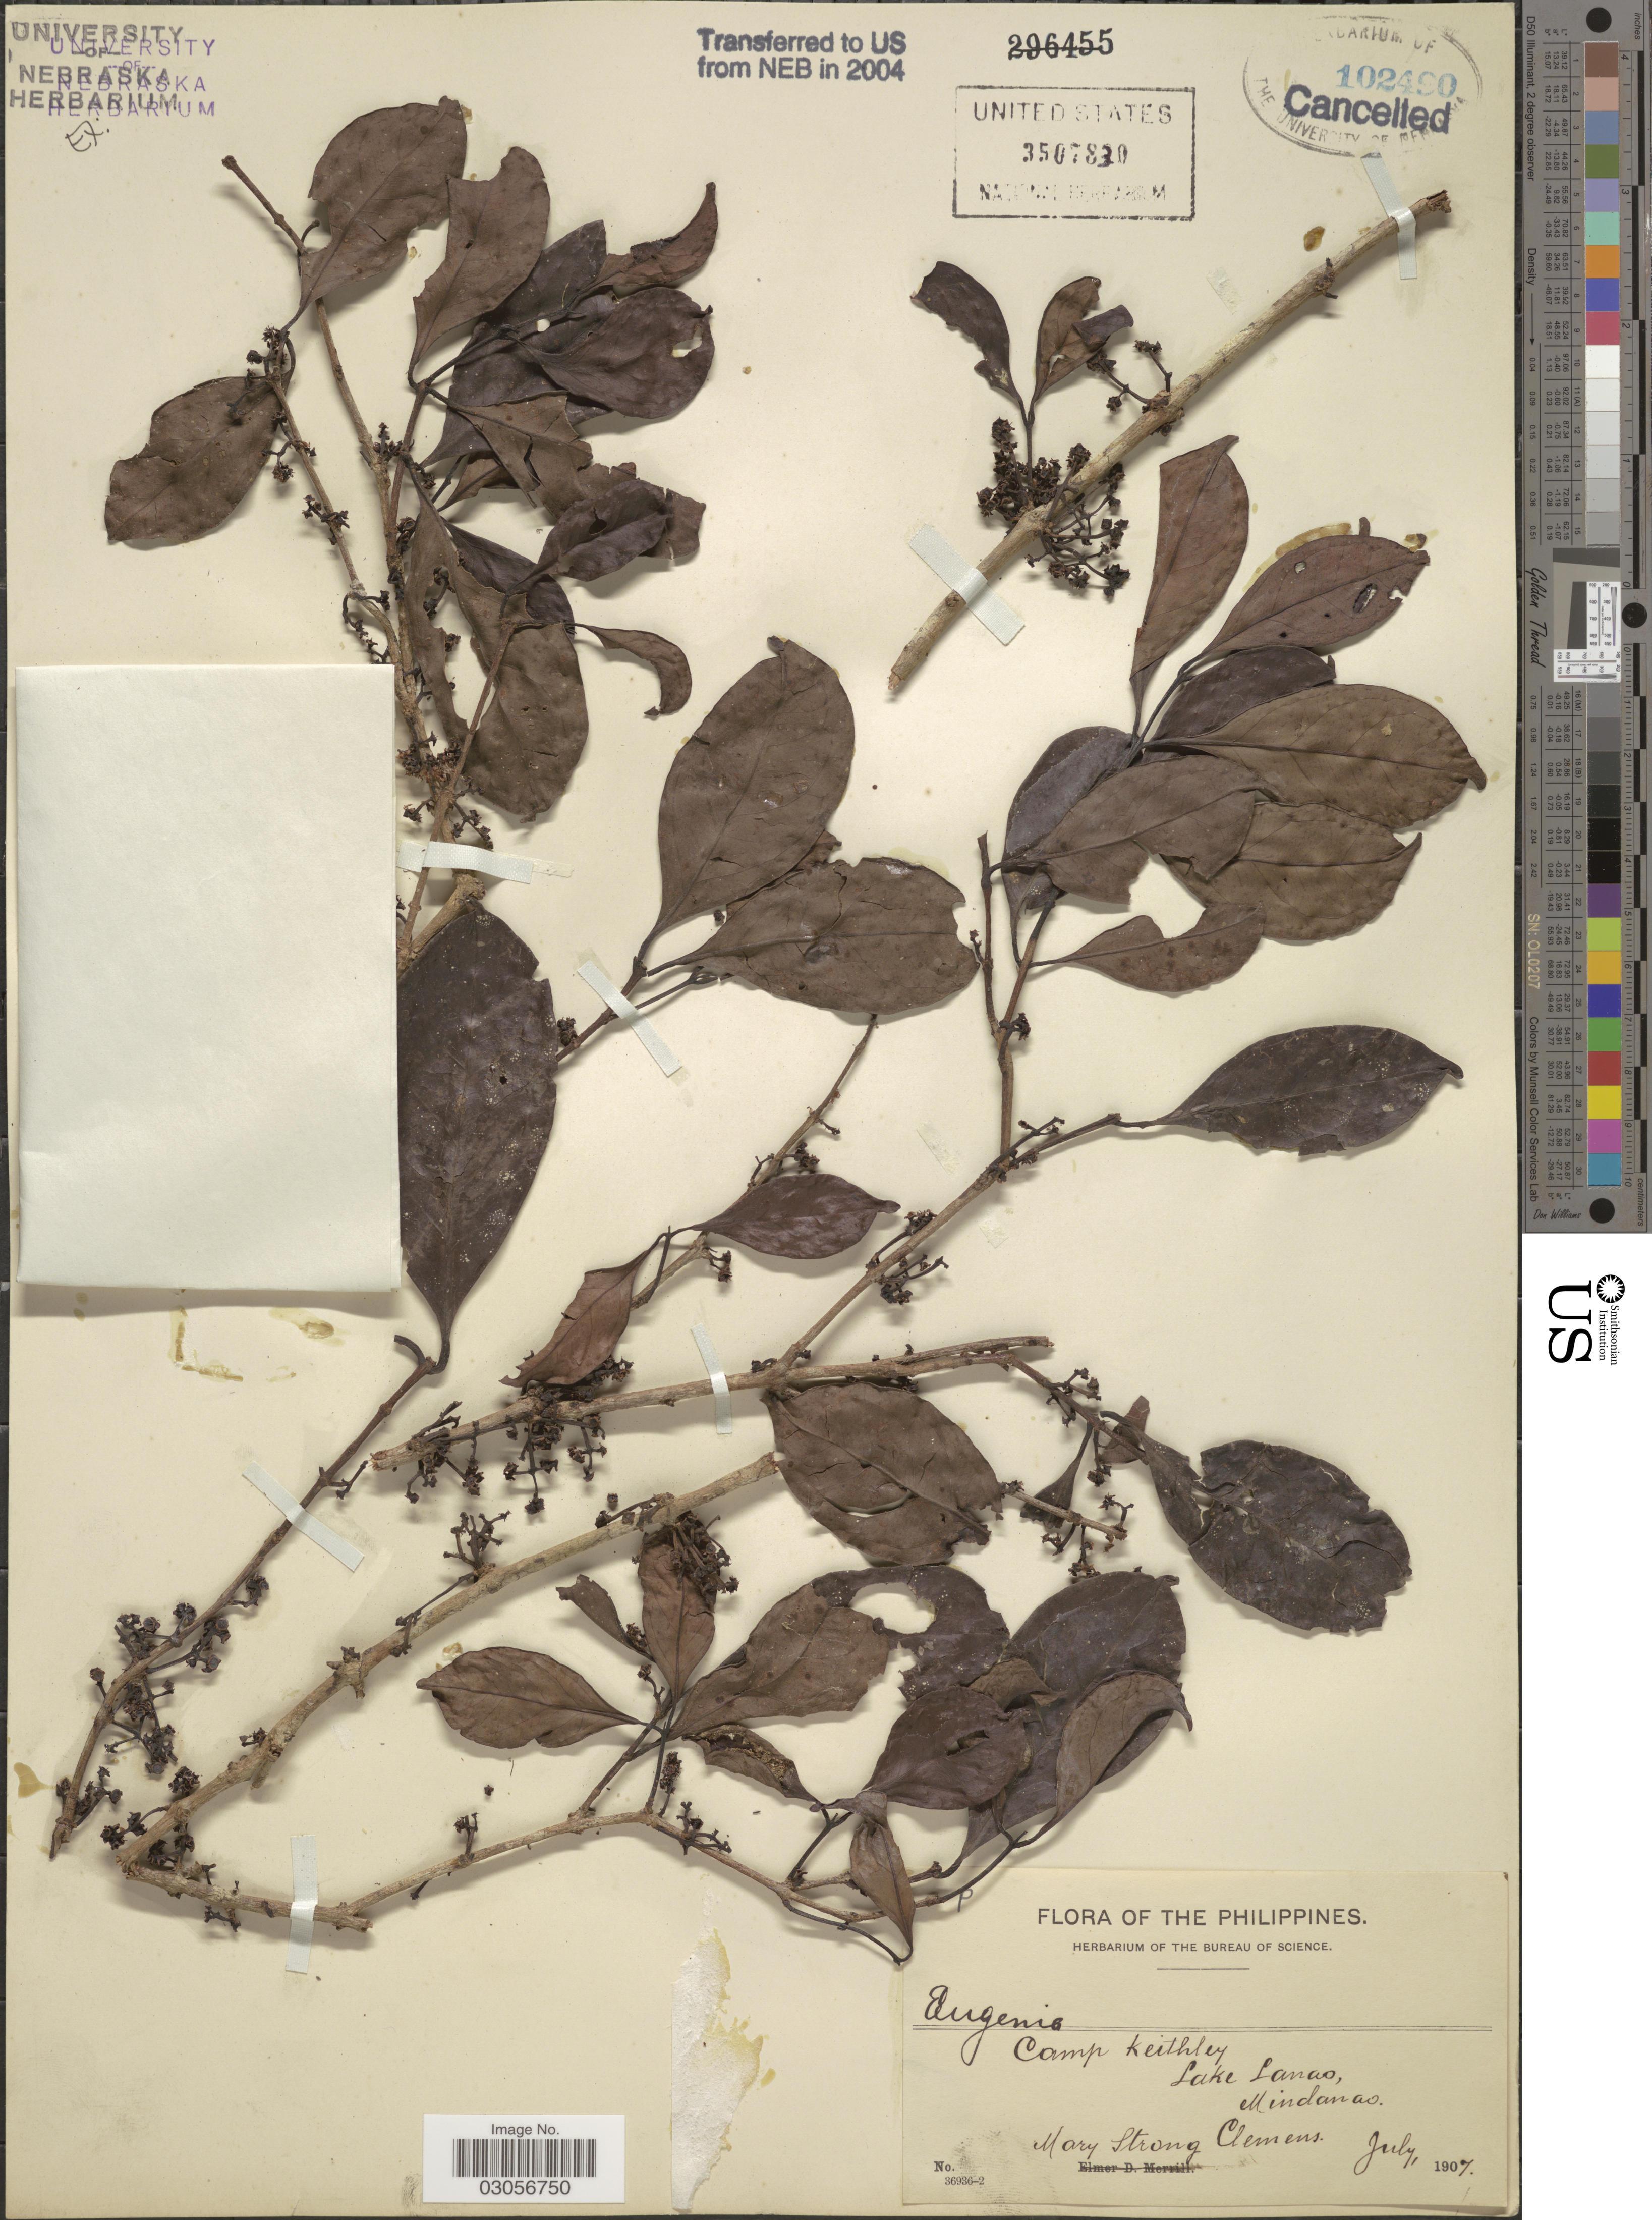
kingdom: Plantae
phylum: Tracheophyta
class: Magnoliopsida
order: Myrtales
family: Myrtaceae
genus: Syzygium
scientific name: Syzygium sp.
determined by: Strong, M. T., (US), Smithsonian Institution - National Museum of Natural History (UNITED STATES)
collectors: M. S. Clemens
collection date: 1907-07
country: Philippines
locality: Camp Keithley, Lake Lanao, Mindanao.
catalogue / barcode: US 3507830